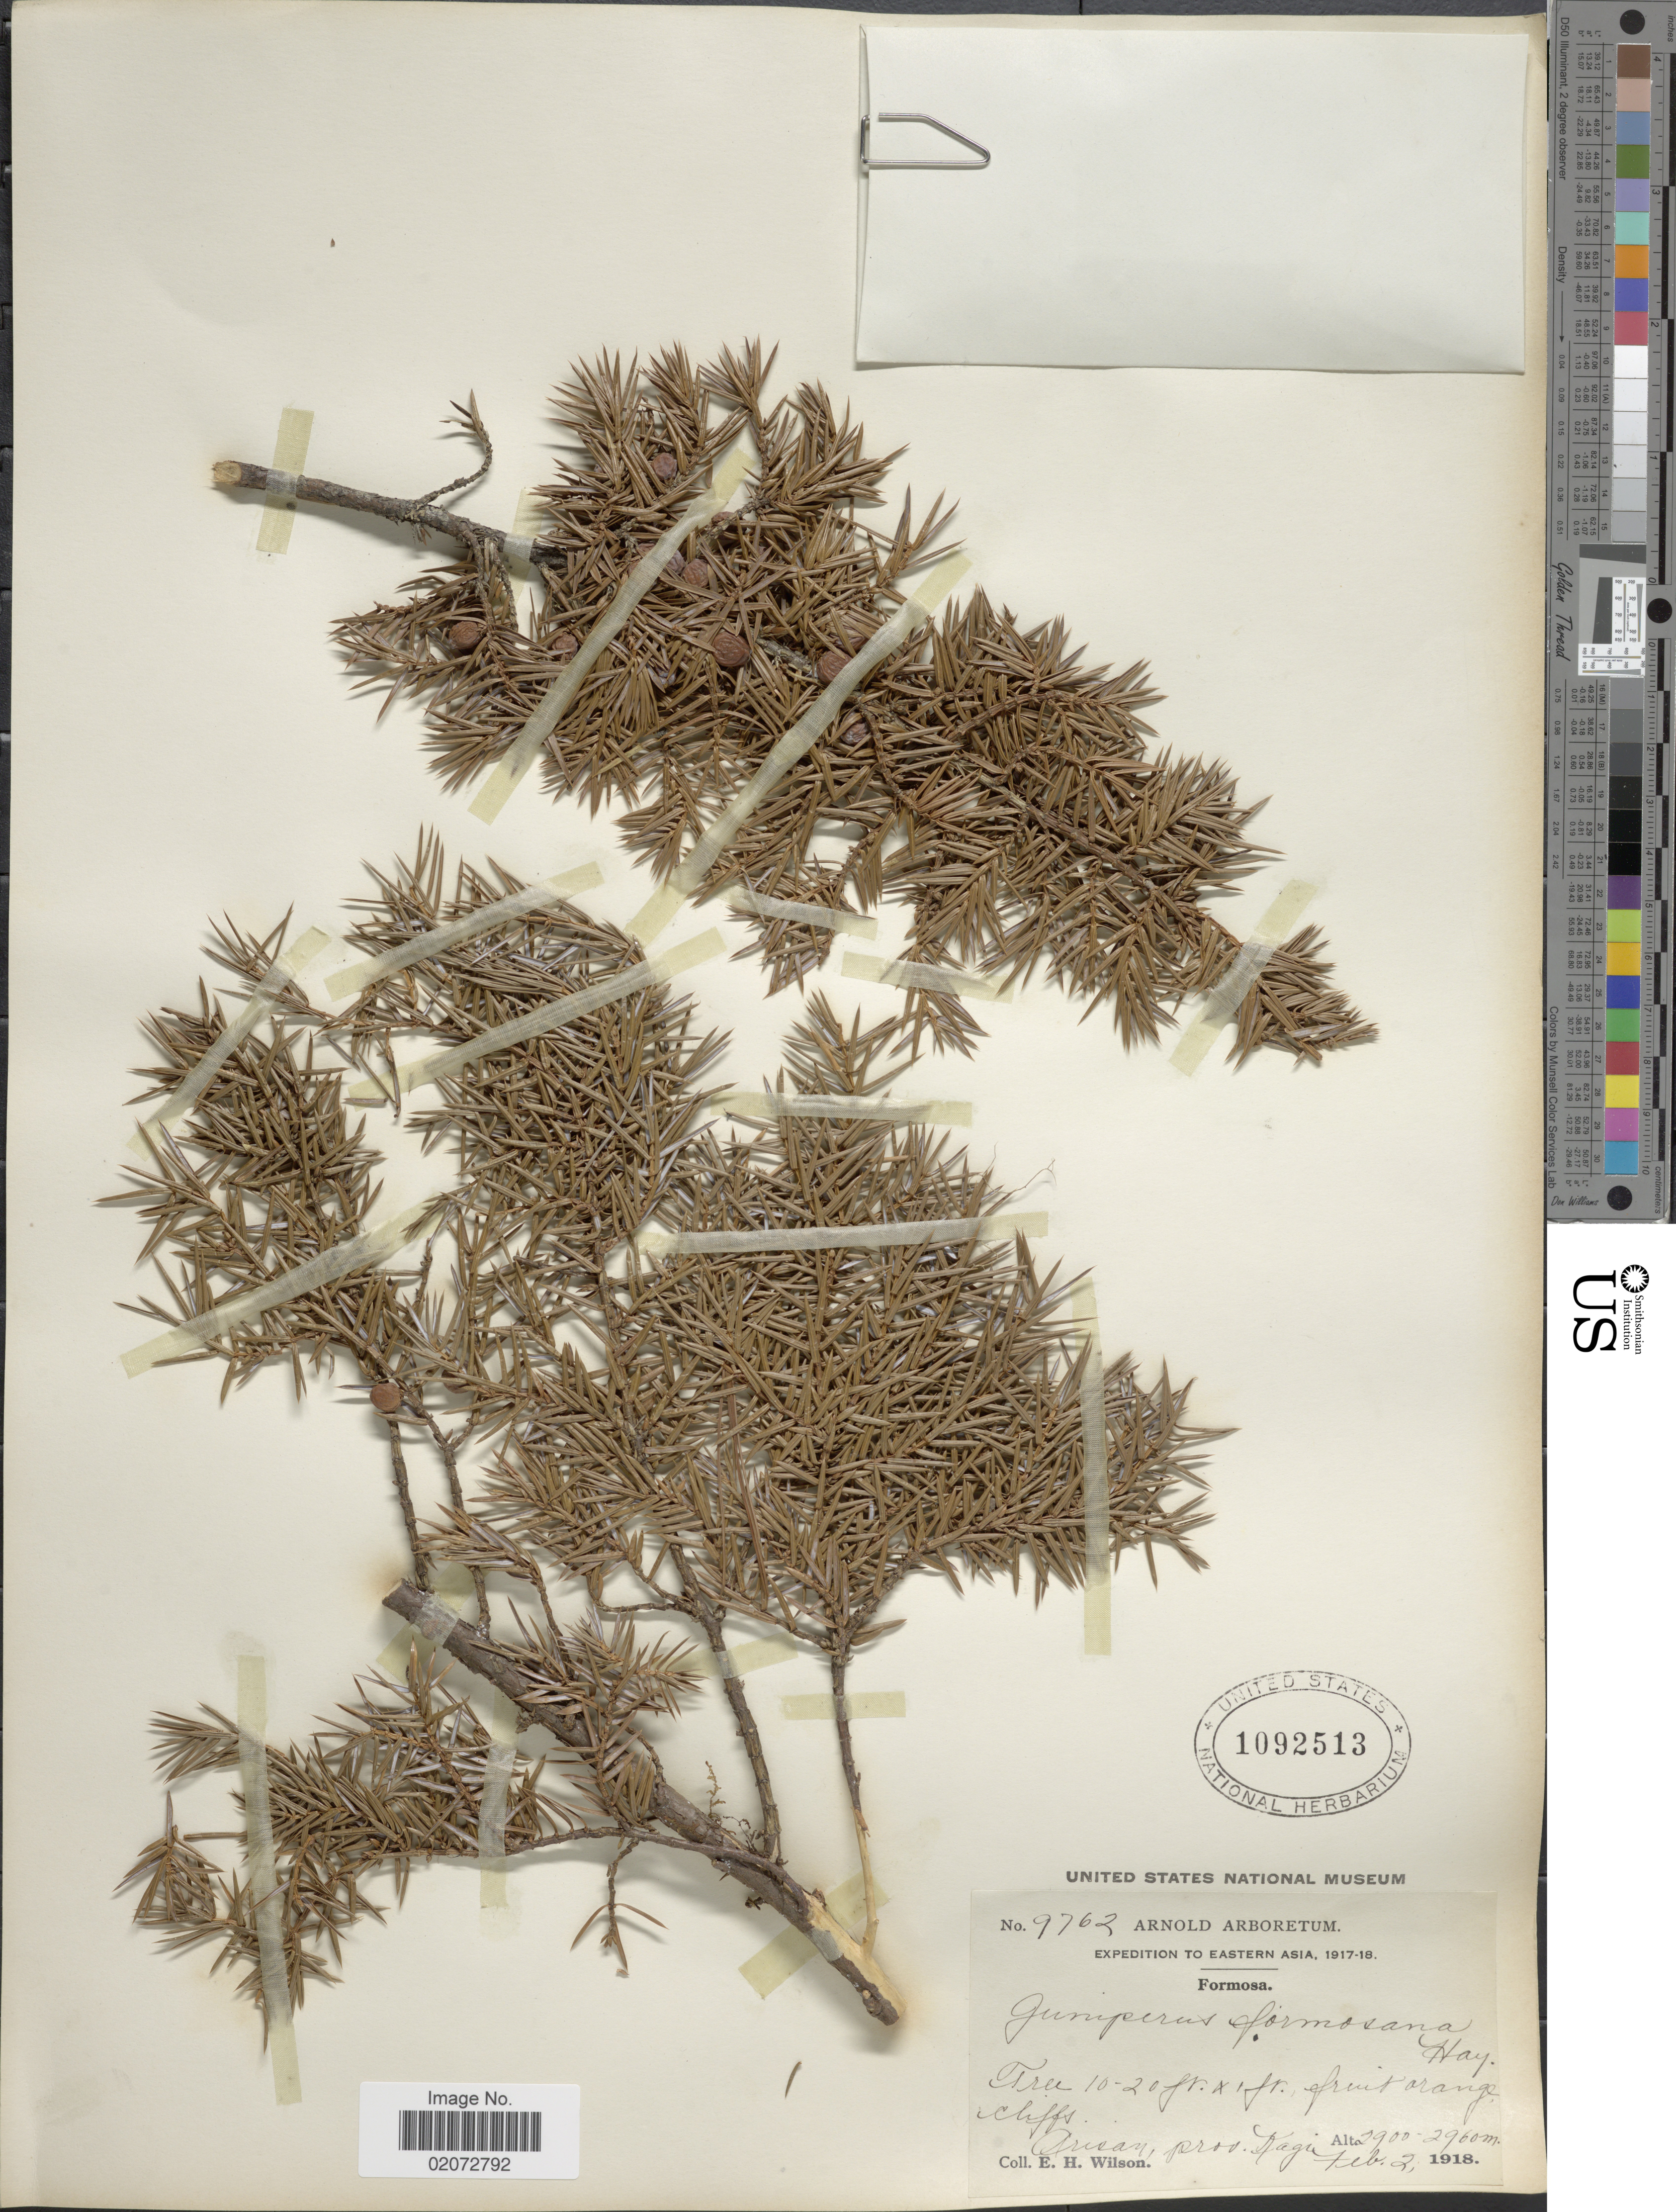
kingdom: Plantae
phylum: Tracheophyta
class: Pinopsida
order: Pinales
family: Cupressaceae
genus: Juniperus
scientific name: Juniperus formosana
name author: Hayata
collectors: E. Wilson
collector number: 9762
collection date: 1918-02-02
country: Taiwan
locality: Eastern Asia, Formosa, Arisay, Prov. Kagi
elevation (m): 2900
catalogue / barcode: US 1092513